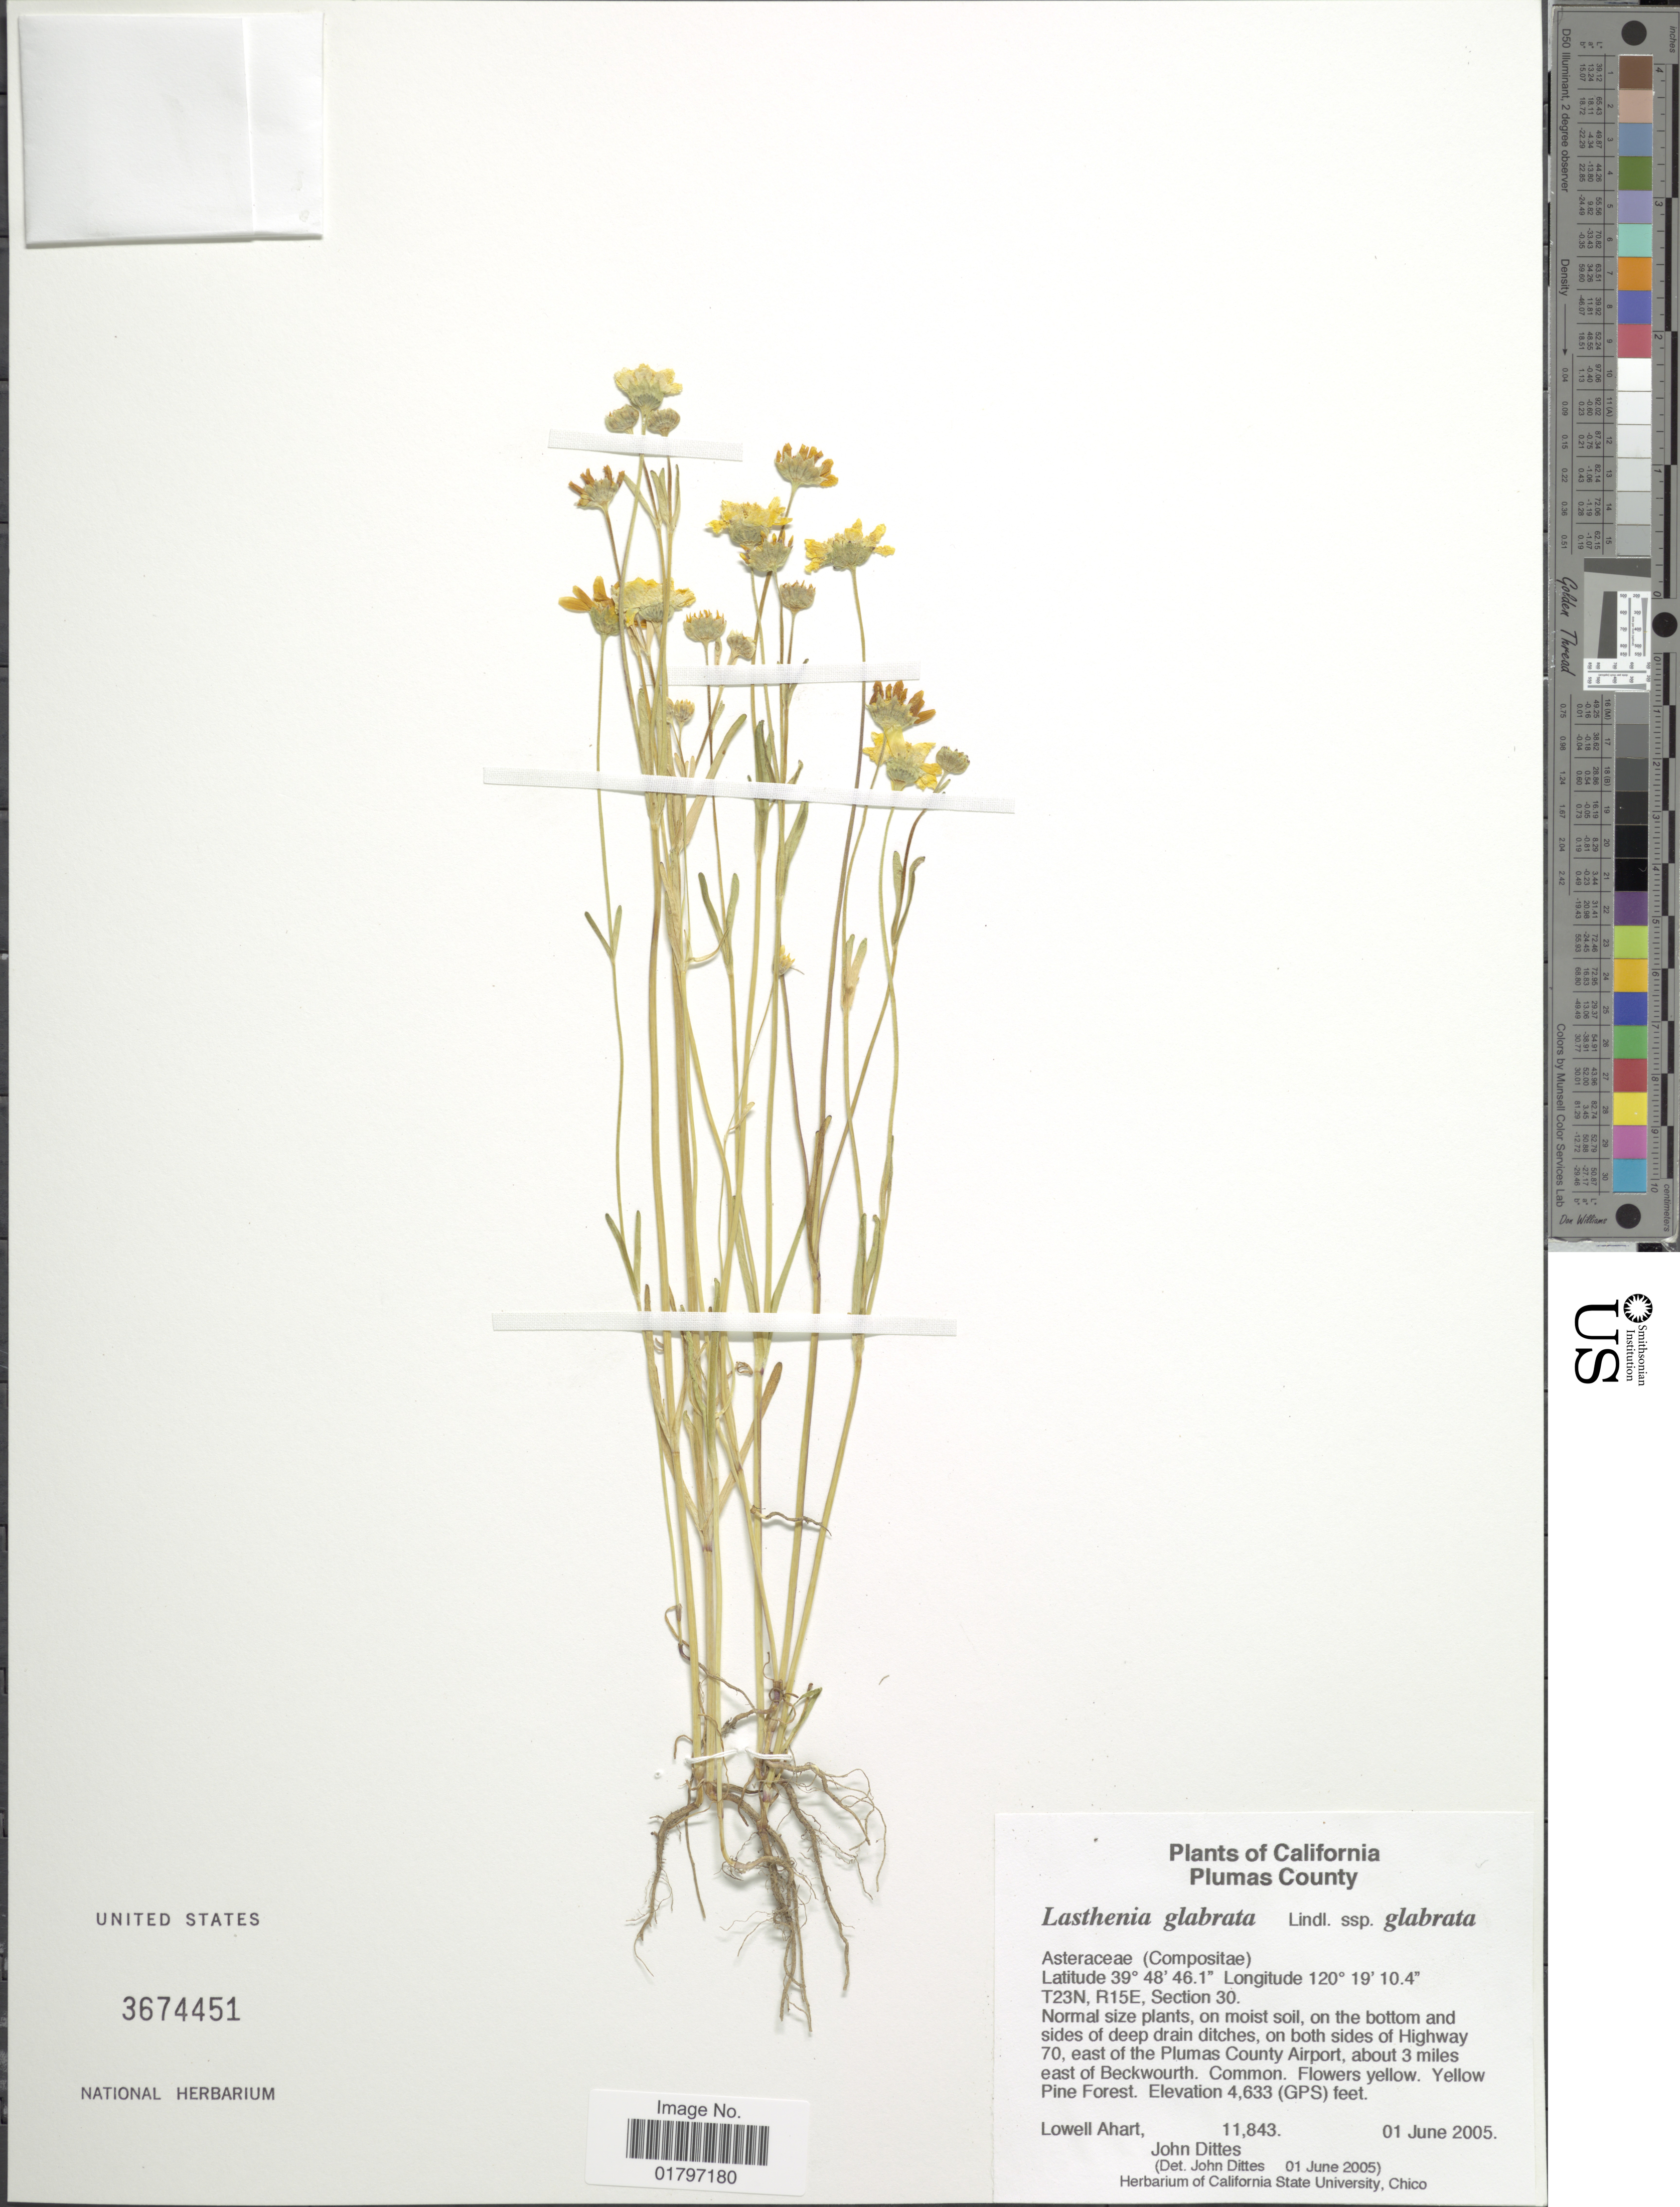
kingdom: Plantae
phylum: Tracheophyta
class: Magnoliopsida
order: Asterales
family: Asteraceae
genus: Lasthenia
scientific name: Lasthenia glabrata subsp. glabrata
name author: Lindl.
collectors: L. Ahart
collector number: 11843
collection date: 2005-06-01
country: United States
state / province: California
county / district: Plumas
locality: Plumas County. T23N, R15E, Section 30. On both sides of Highway 70, east of the Plumas County Airport, about 3 miles east of Beckwourth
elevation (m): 1412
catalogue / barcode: US 3674451